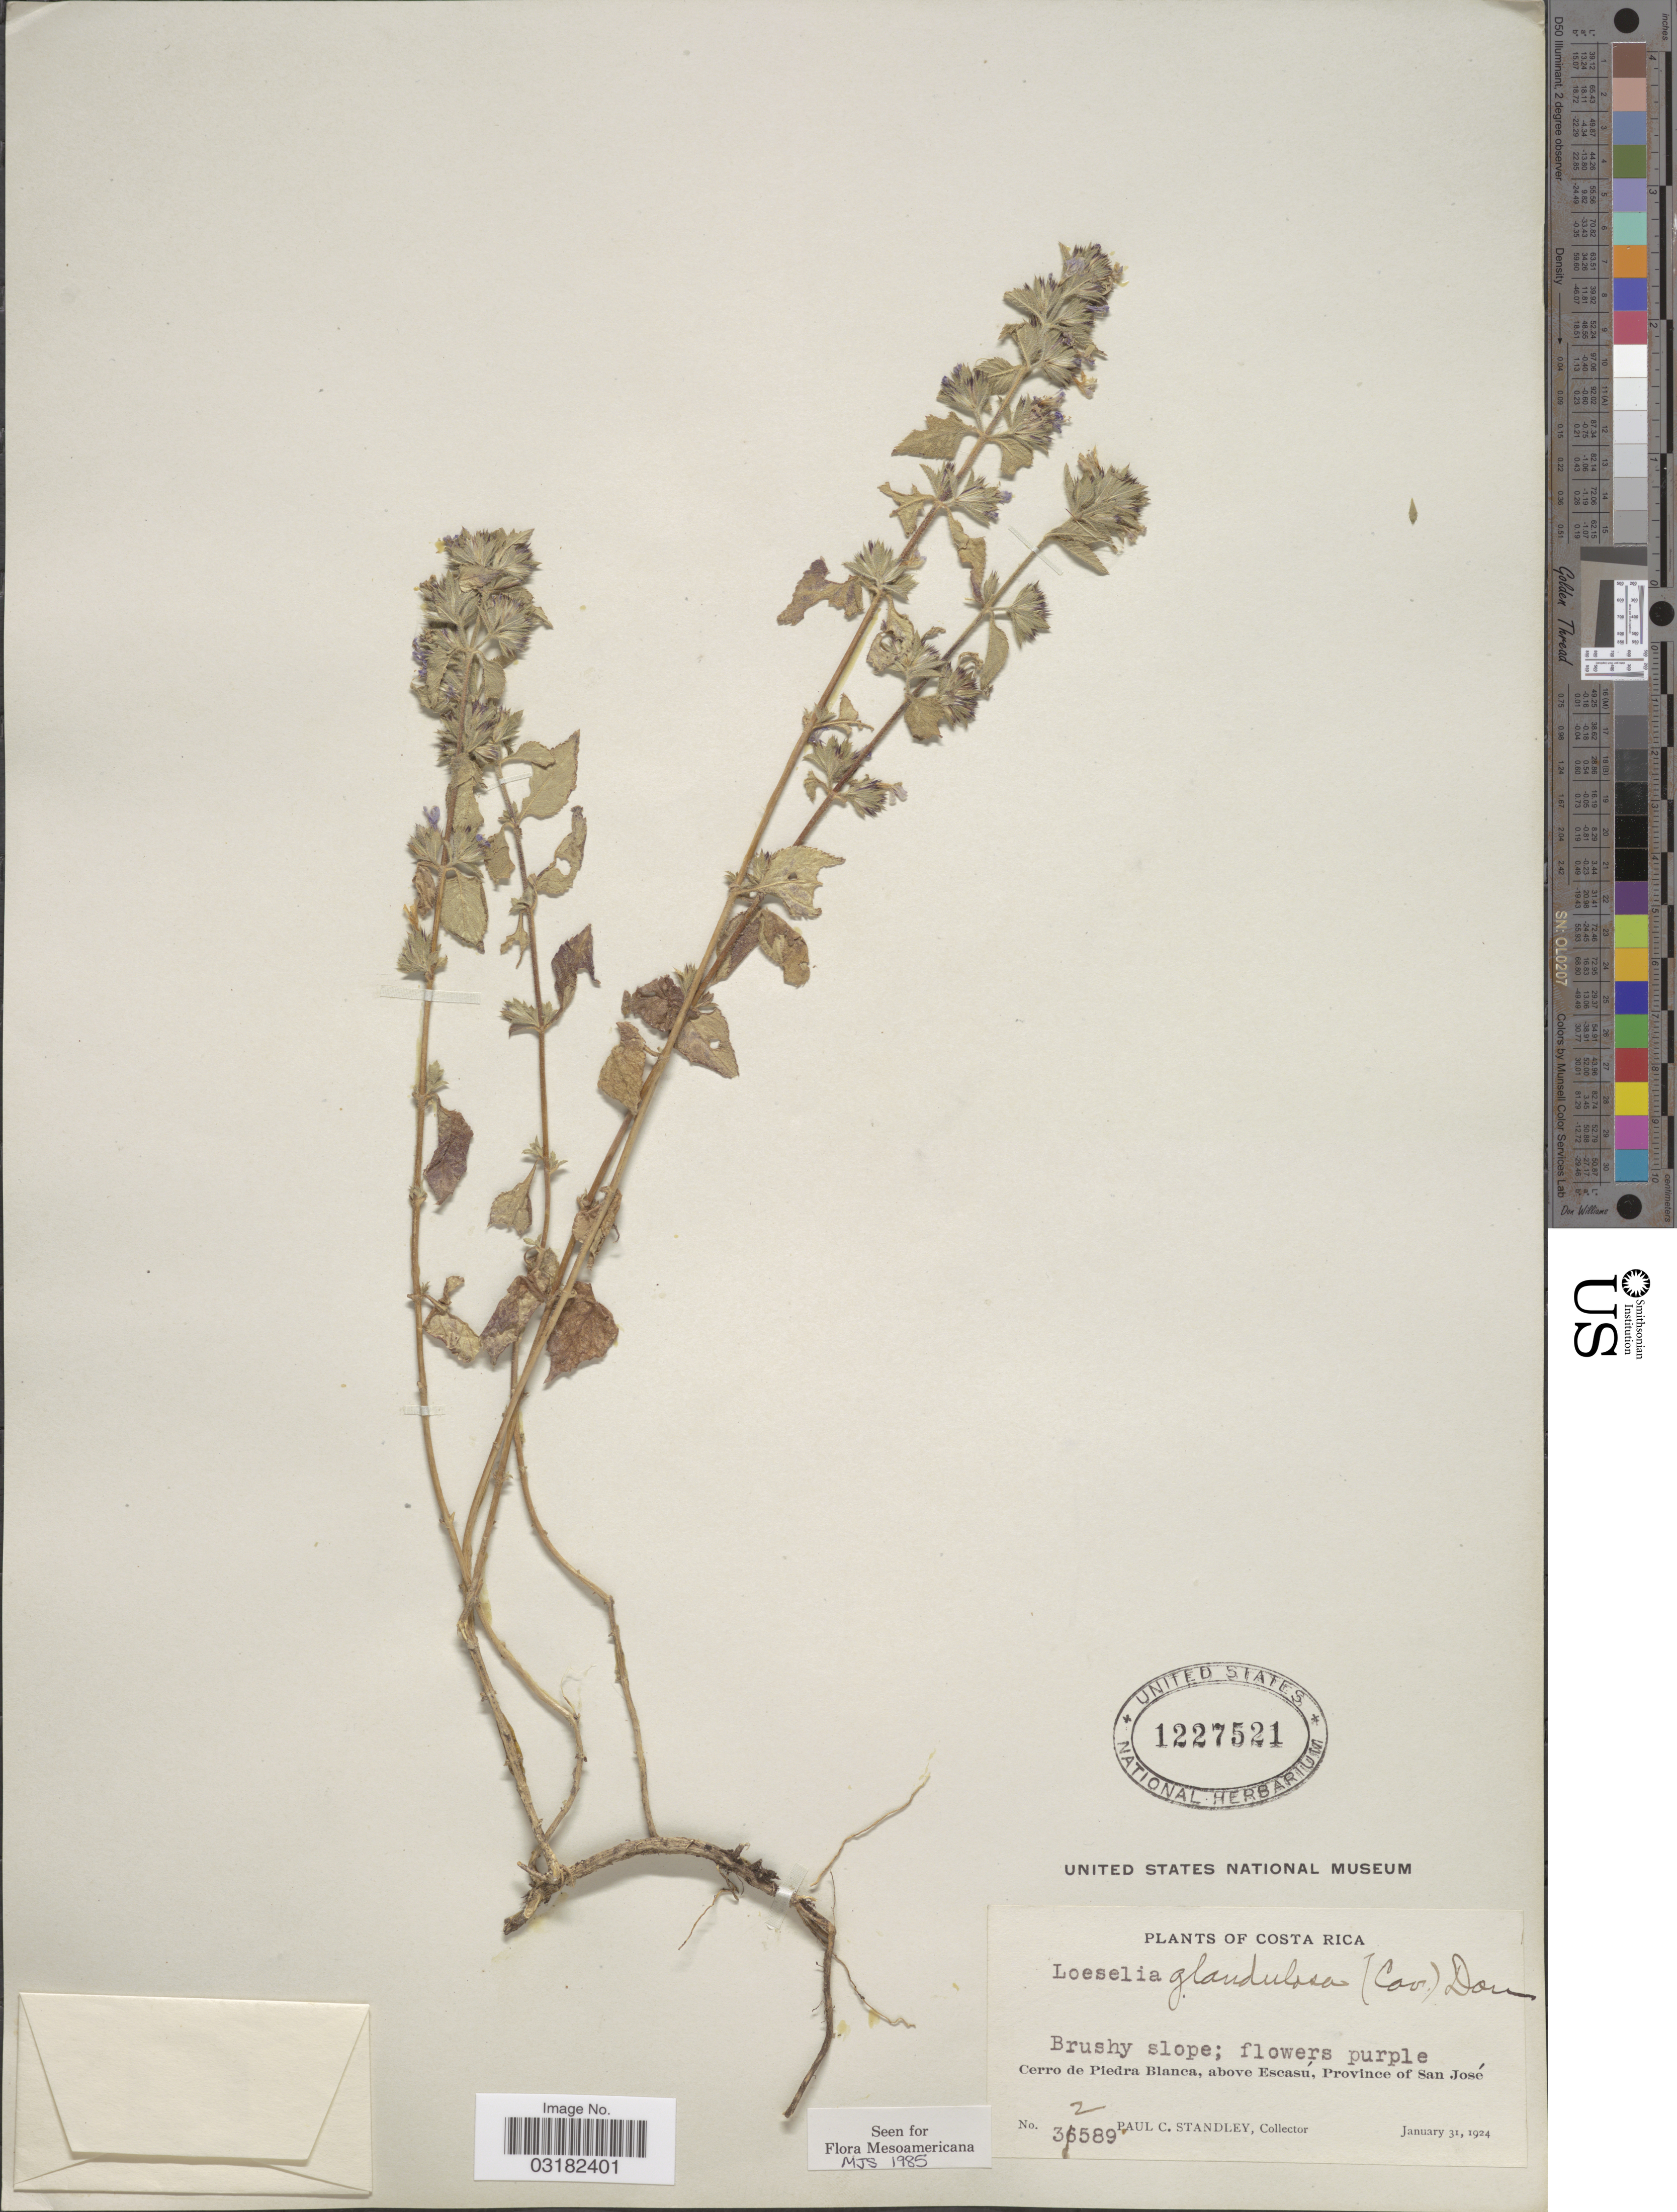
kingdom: Plantae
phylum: Tracheophyta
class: Magnoliopsida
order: Ericales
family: Polemoniaceae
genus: Loeselia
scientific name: Loeselia glandulosa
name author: (Cav.) G. Don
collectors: P. C. Standley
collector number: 32589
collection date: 1924-01-31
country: Costa Rica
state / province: San José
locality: Cerro de Piedra Blanca, above Escasú.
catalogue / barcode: US 1227521